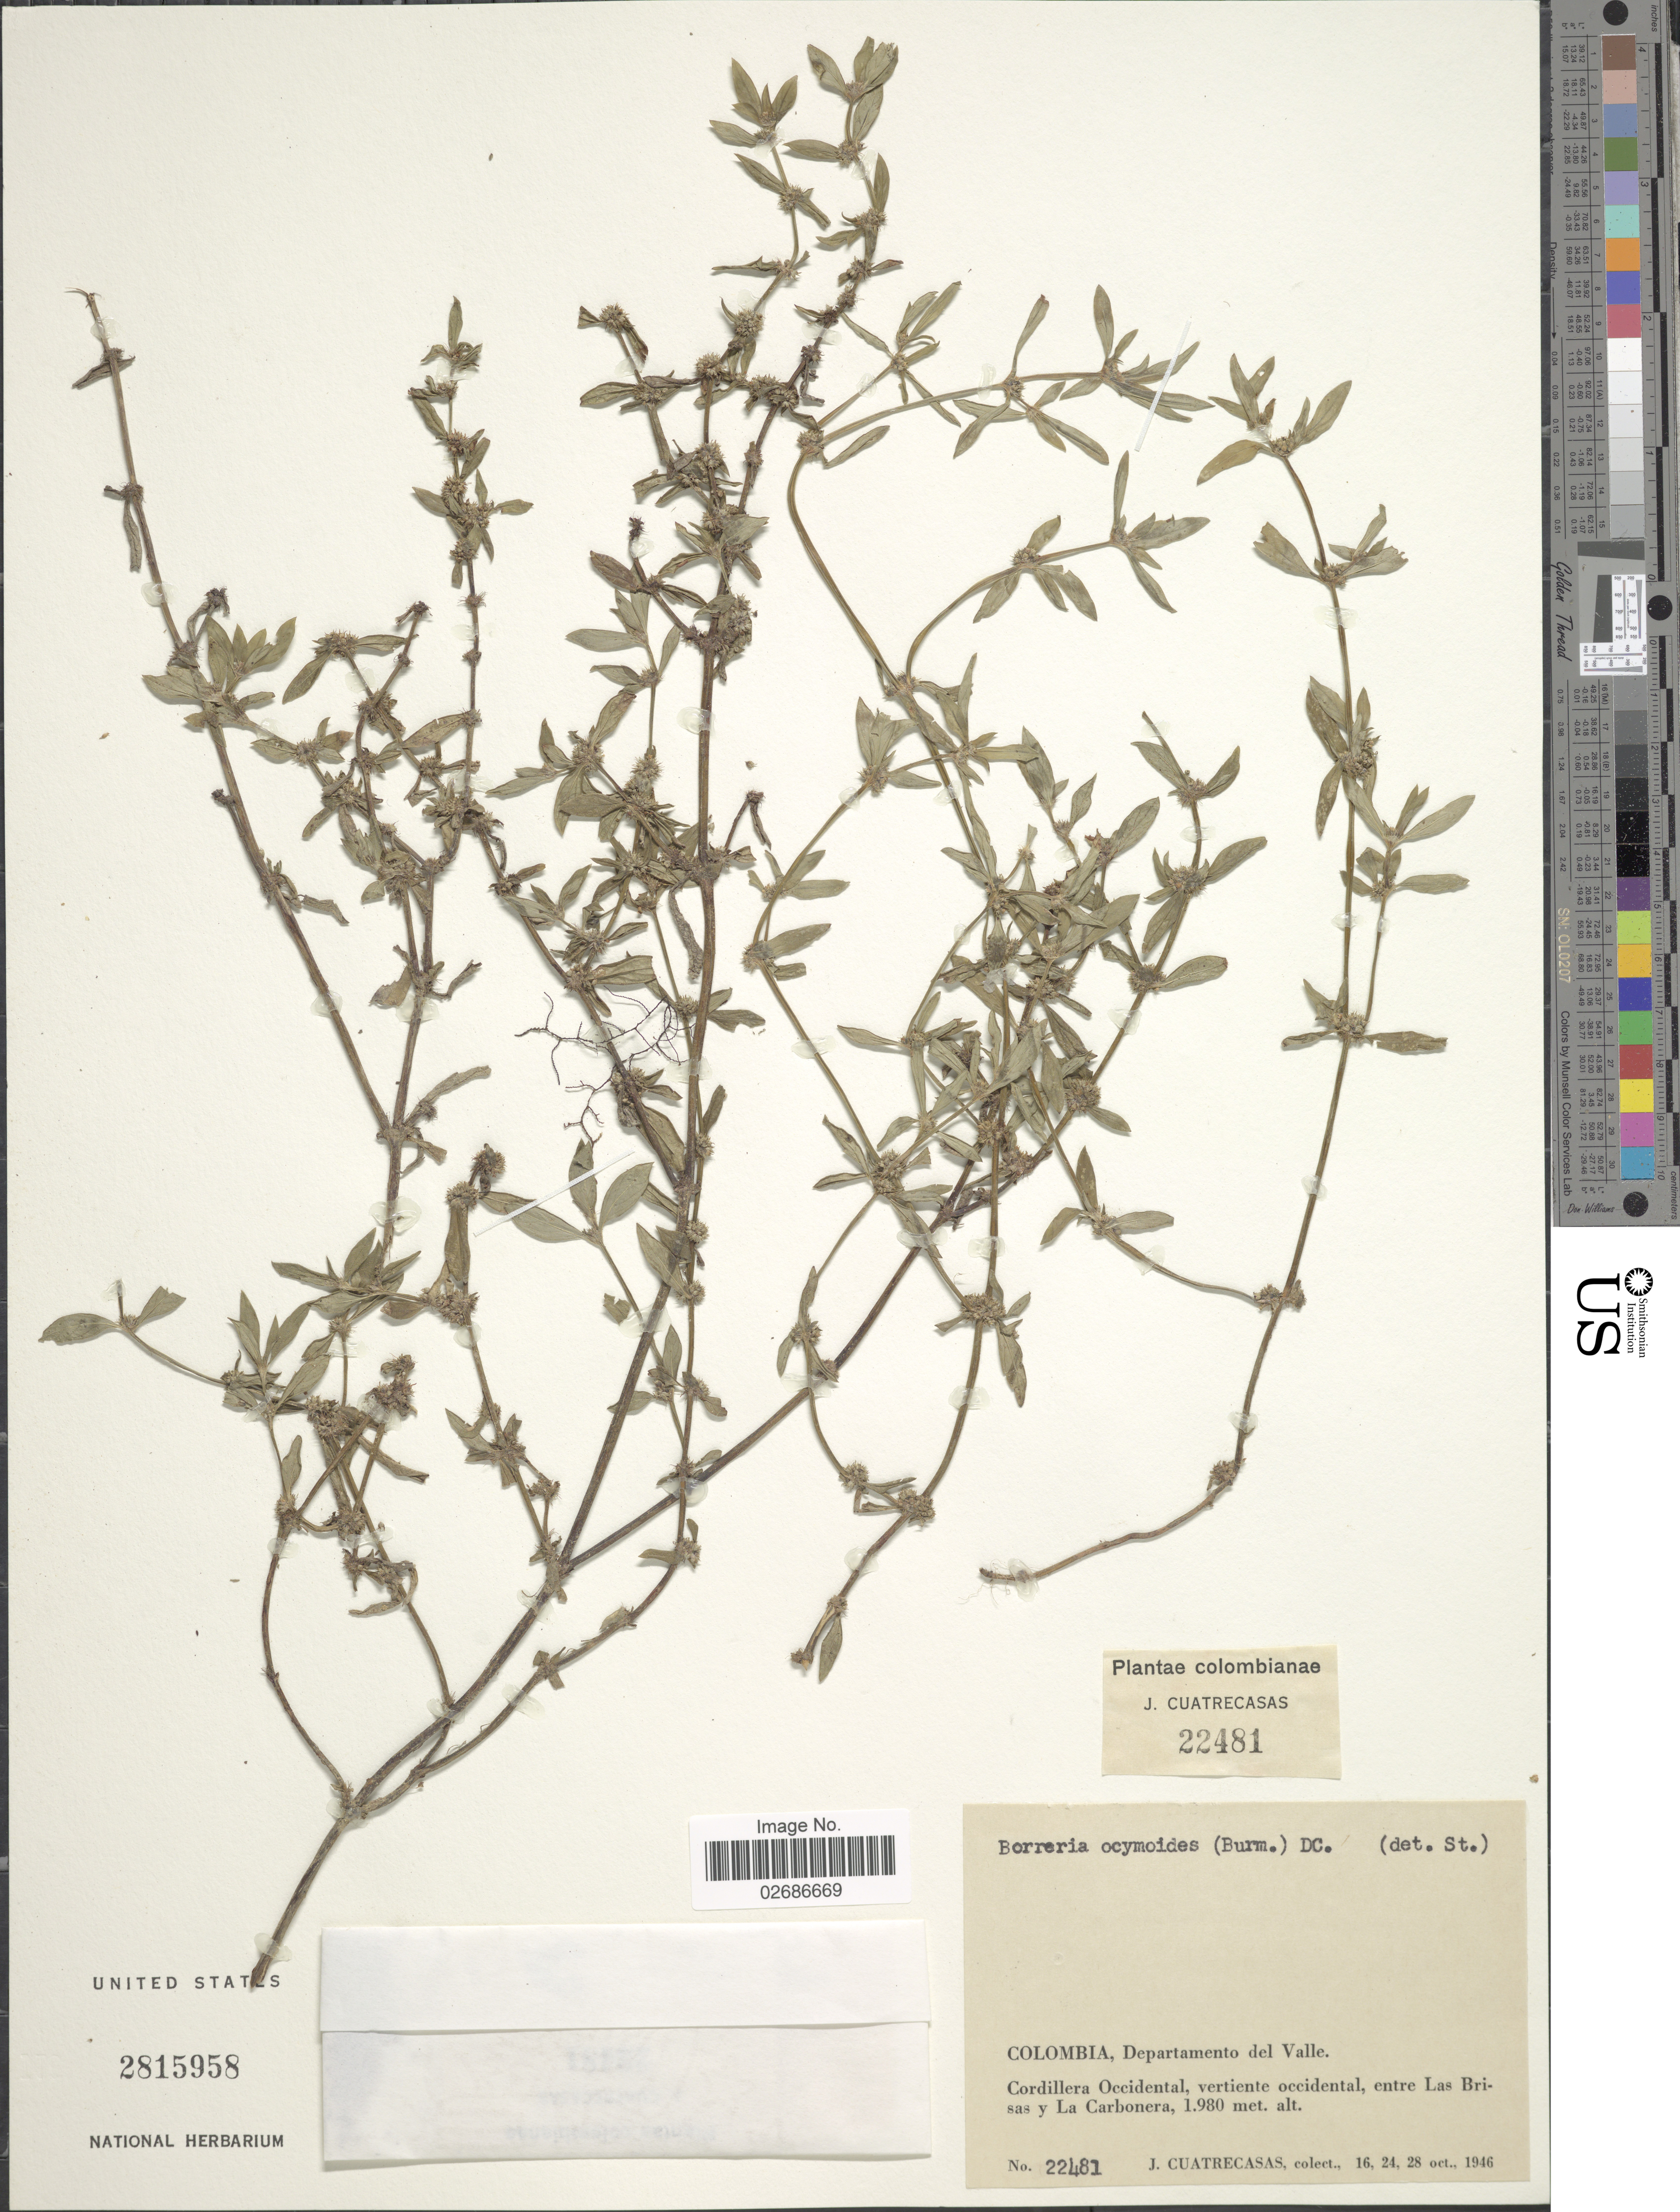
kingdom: Plantae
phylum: Tracheophyta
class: Magnoliopsida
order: Gentianales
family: Rubiaceae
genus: Borreria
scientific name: Borreria ocimoides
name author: (Burm. f.) DC.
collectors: J. Cuatrecasas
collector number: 22481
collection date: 1946-10-16/1946-10-28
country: Colombia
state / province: Valle del Cauca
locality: Departamento del Valle. Cordillera Occidental, vertiente occidental, entre Las Brisas y La Carbonera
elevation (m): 1980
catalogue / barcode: US 2815958